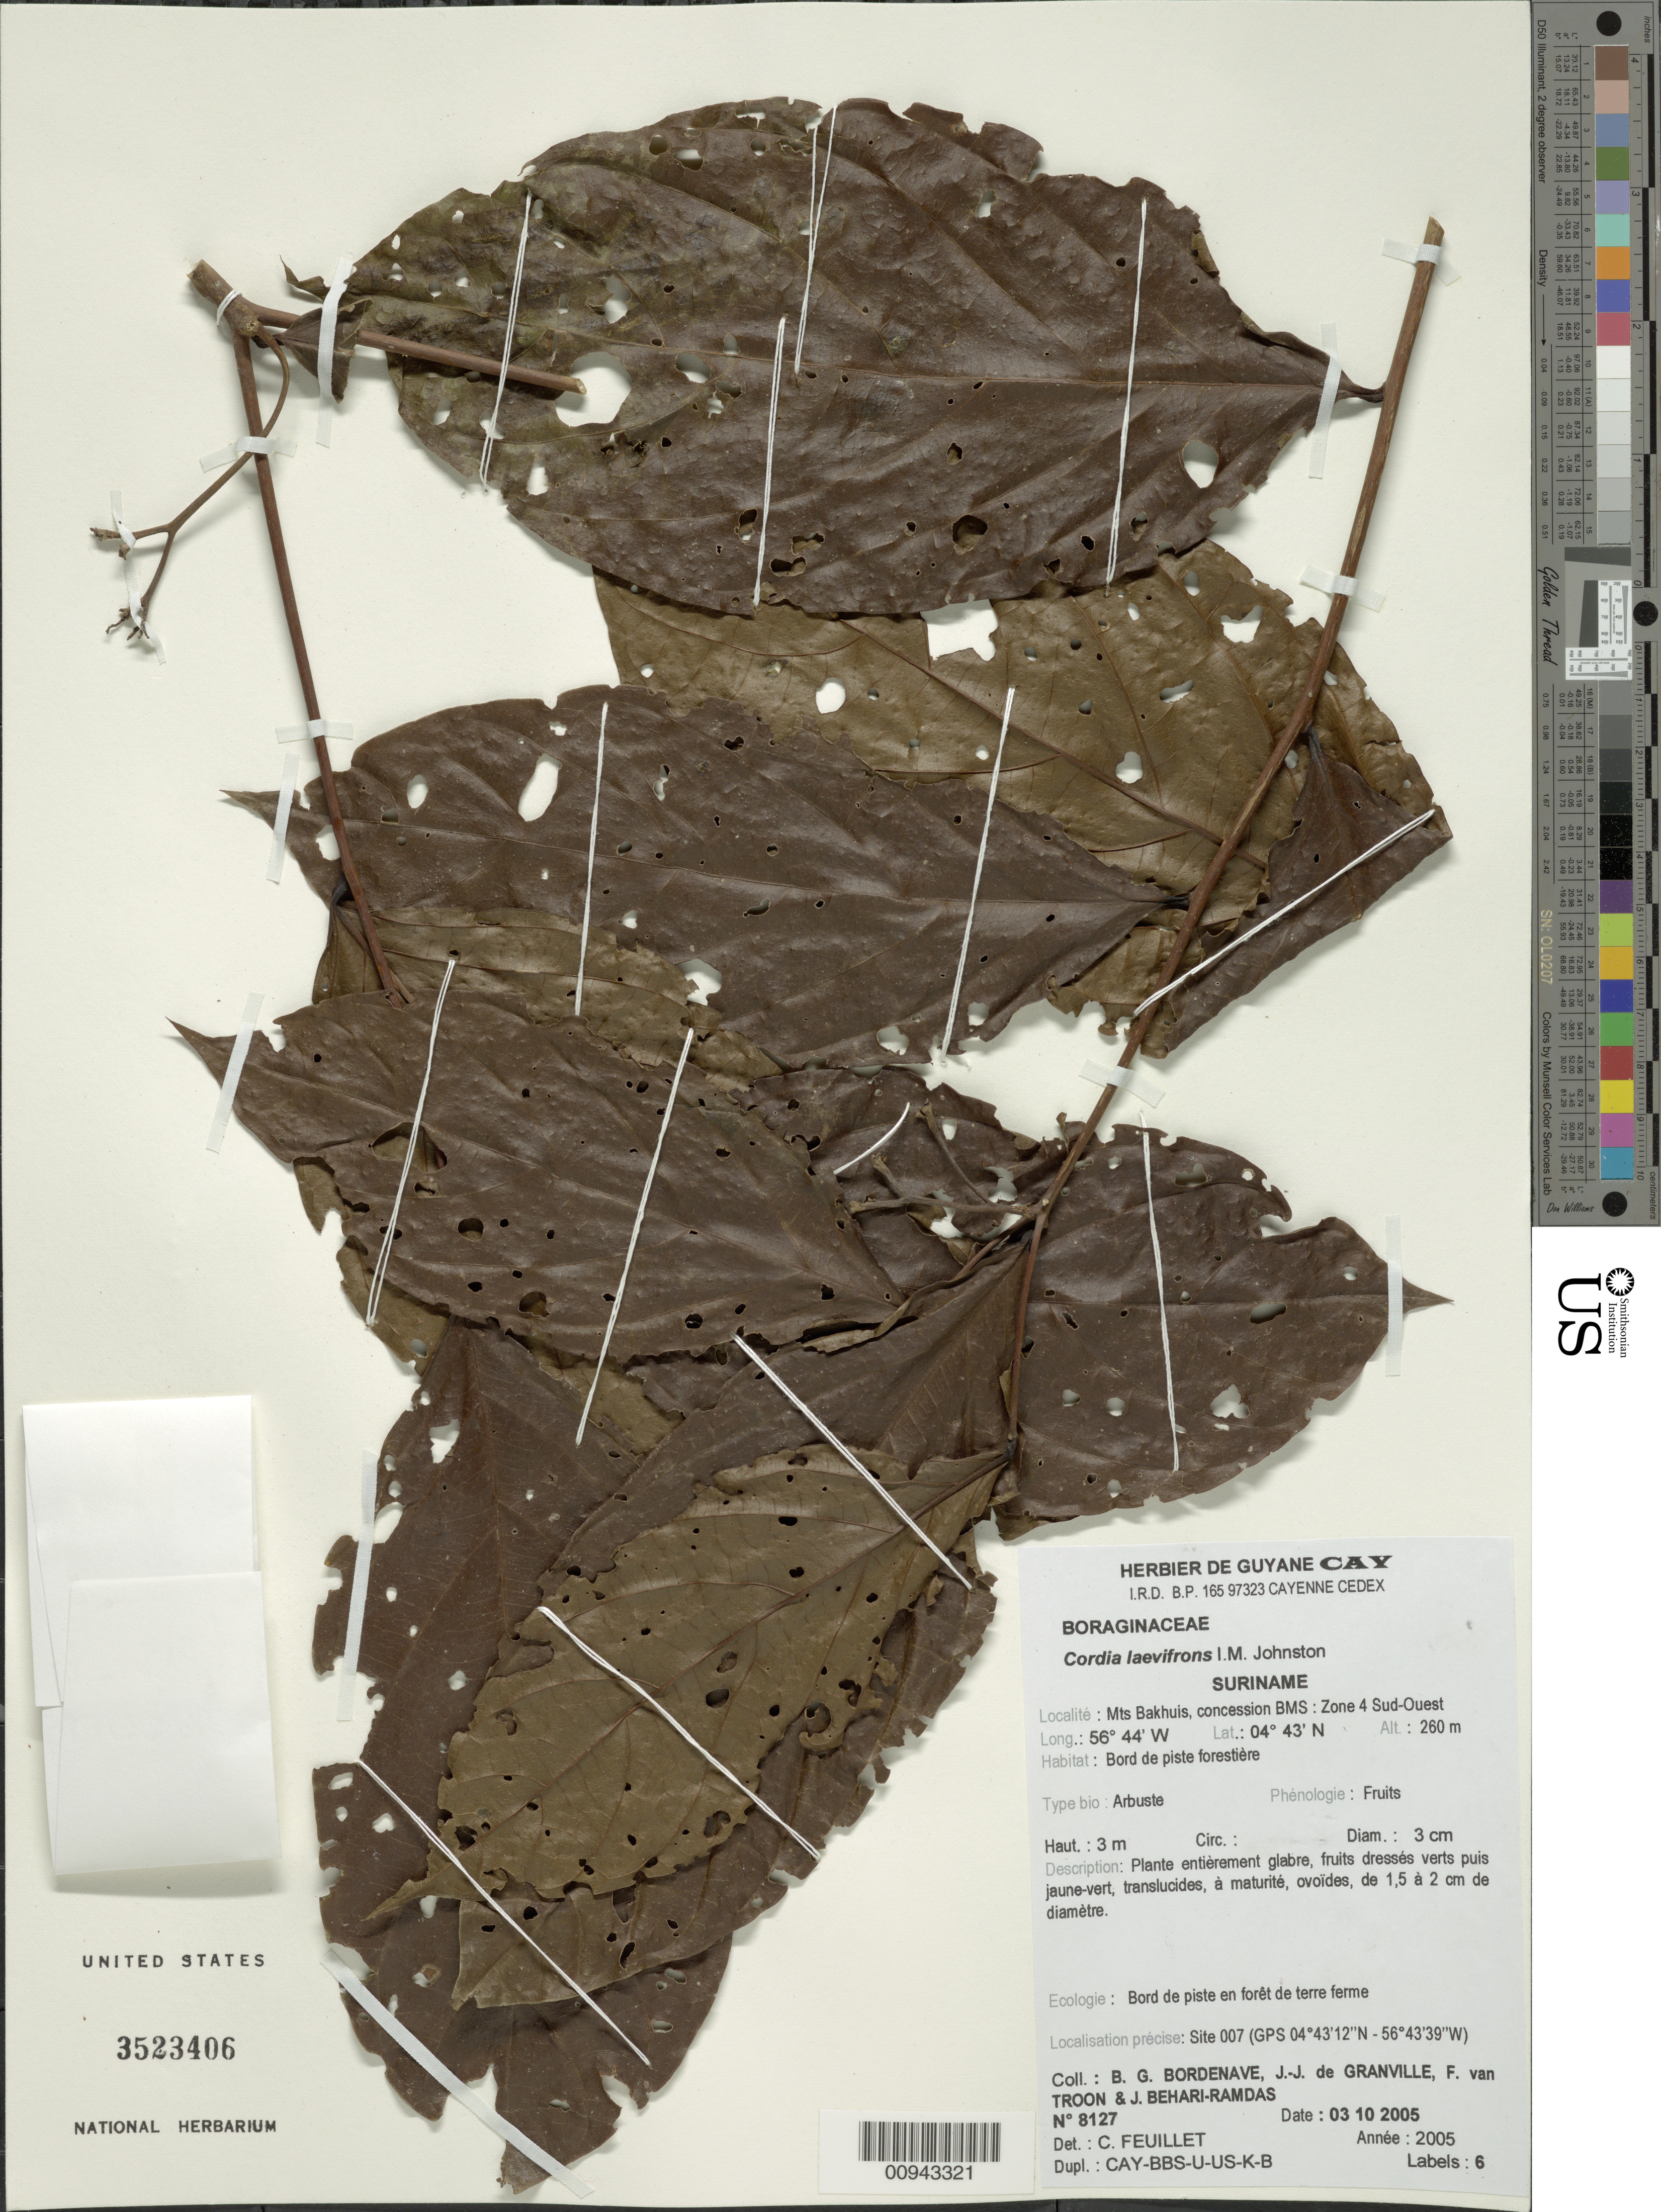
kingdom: Plantae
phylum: Tracheophyta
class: Magnoliopsida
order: Boraginales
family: Cordiaceae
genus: Cordia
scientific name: Cordia laevifrons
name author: I.M. Johnst.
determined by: Feuillet, C.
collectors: B. Bordenave, J.-J. de Granville, F. Van Troon & J. Behari-Ramdas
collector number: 8127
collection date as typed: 3-Oct-05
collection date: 2005-10-03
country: Suriname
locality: Mts Bakhuis, concession BMS: Zone 4 Sud-Ouest, Site 7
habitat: Bord de piste forestiere, en lisiere de foret de terre ferme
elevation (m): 260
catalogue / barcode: US 3523406